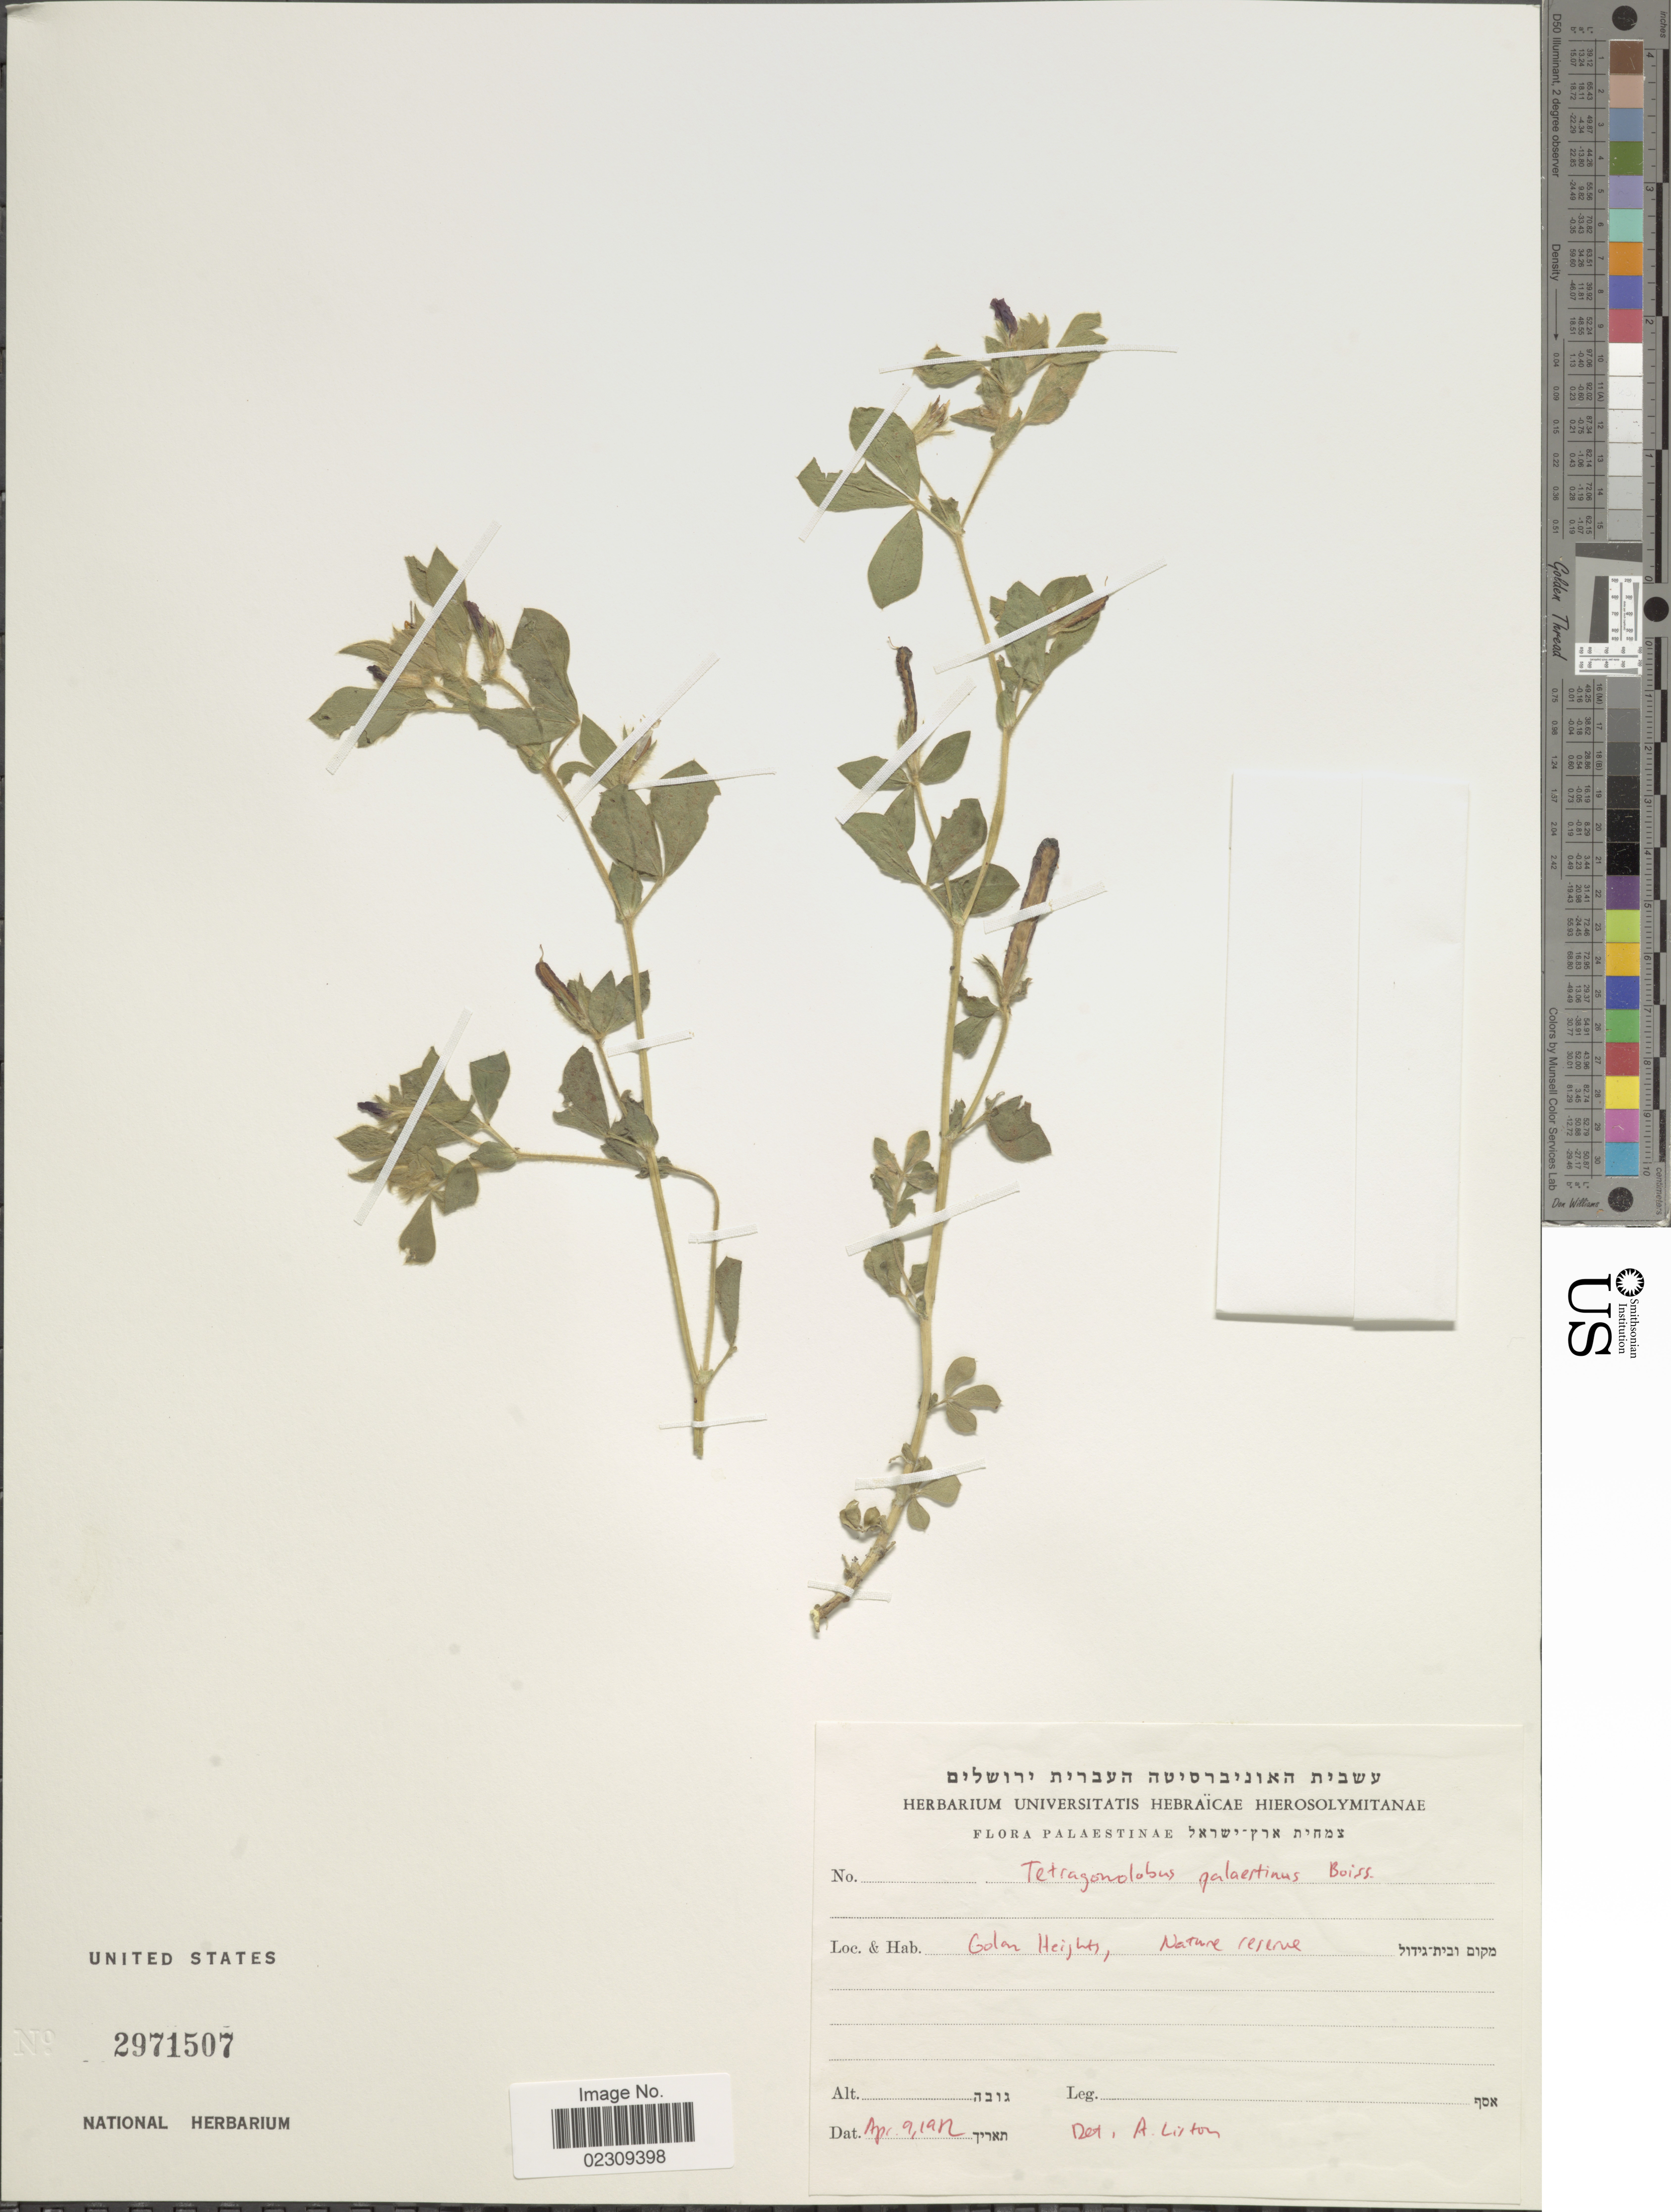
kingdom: Plantae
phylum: Tracheophyta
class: Magnoliopsida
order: Fabales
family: Fabaceae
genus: Tetragonolobus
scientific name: Tetragonolobus palaestinus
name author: Boiss. & Blanche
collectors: Herbarium Universitatis Hebraicae Hierosolymitanae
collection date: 1912-04-09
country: Israel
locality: Palaestinae, Golar [interpreted] Heights, Nature Reserve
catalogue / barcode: US 2971507